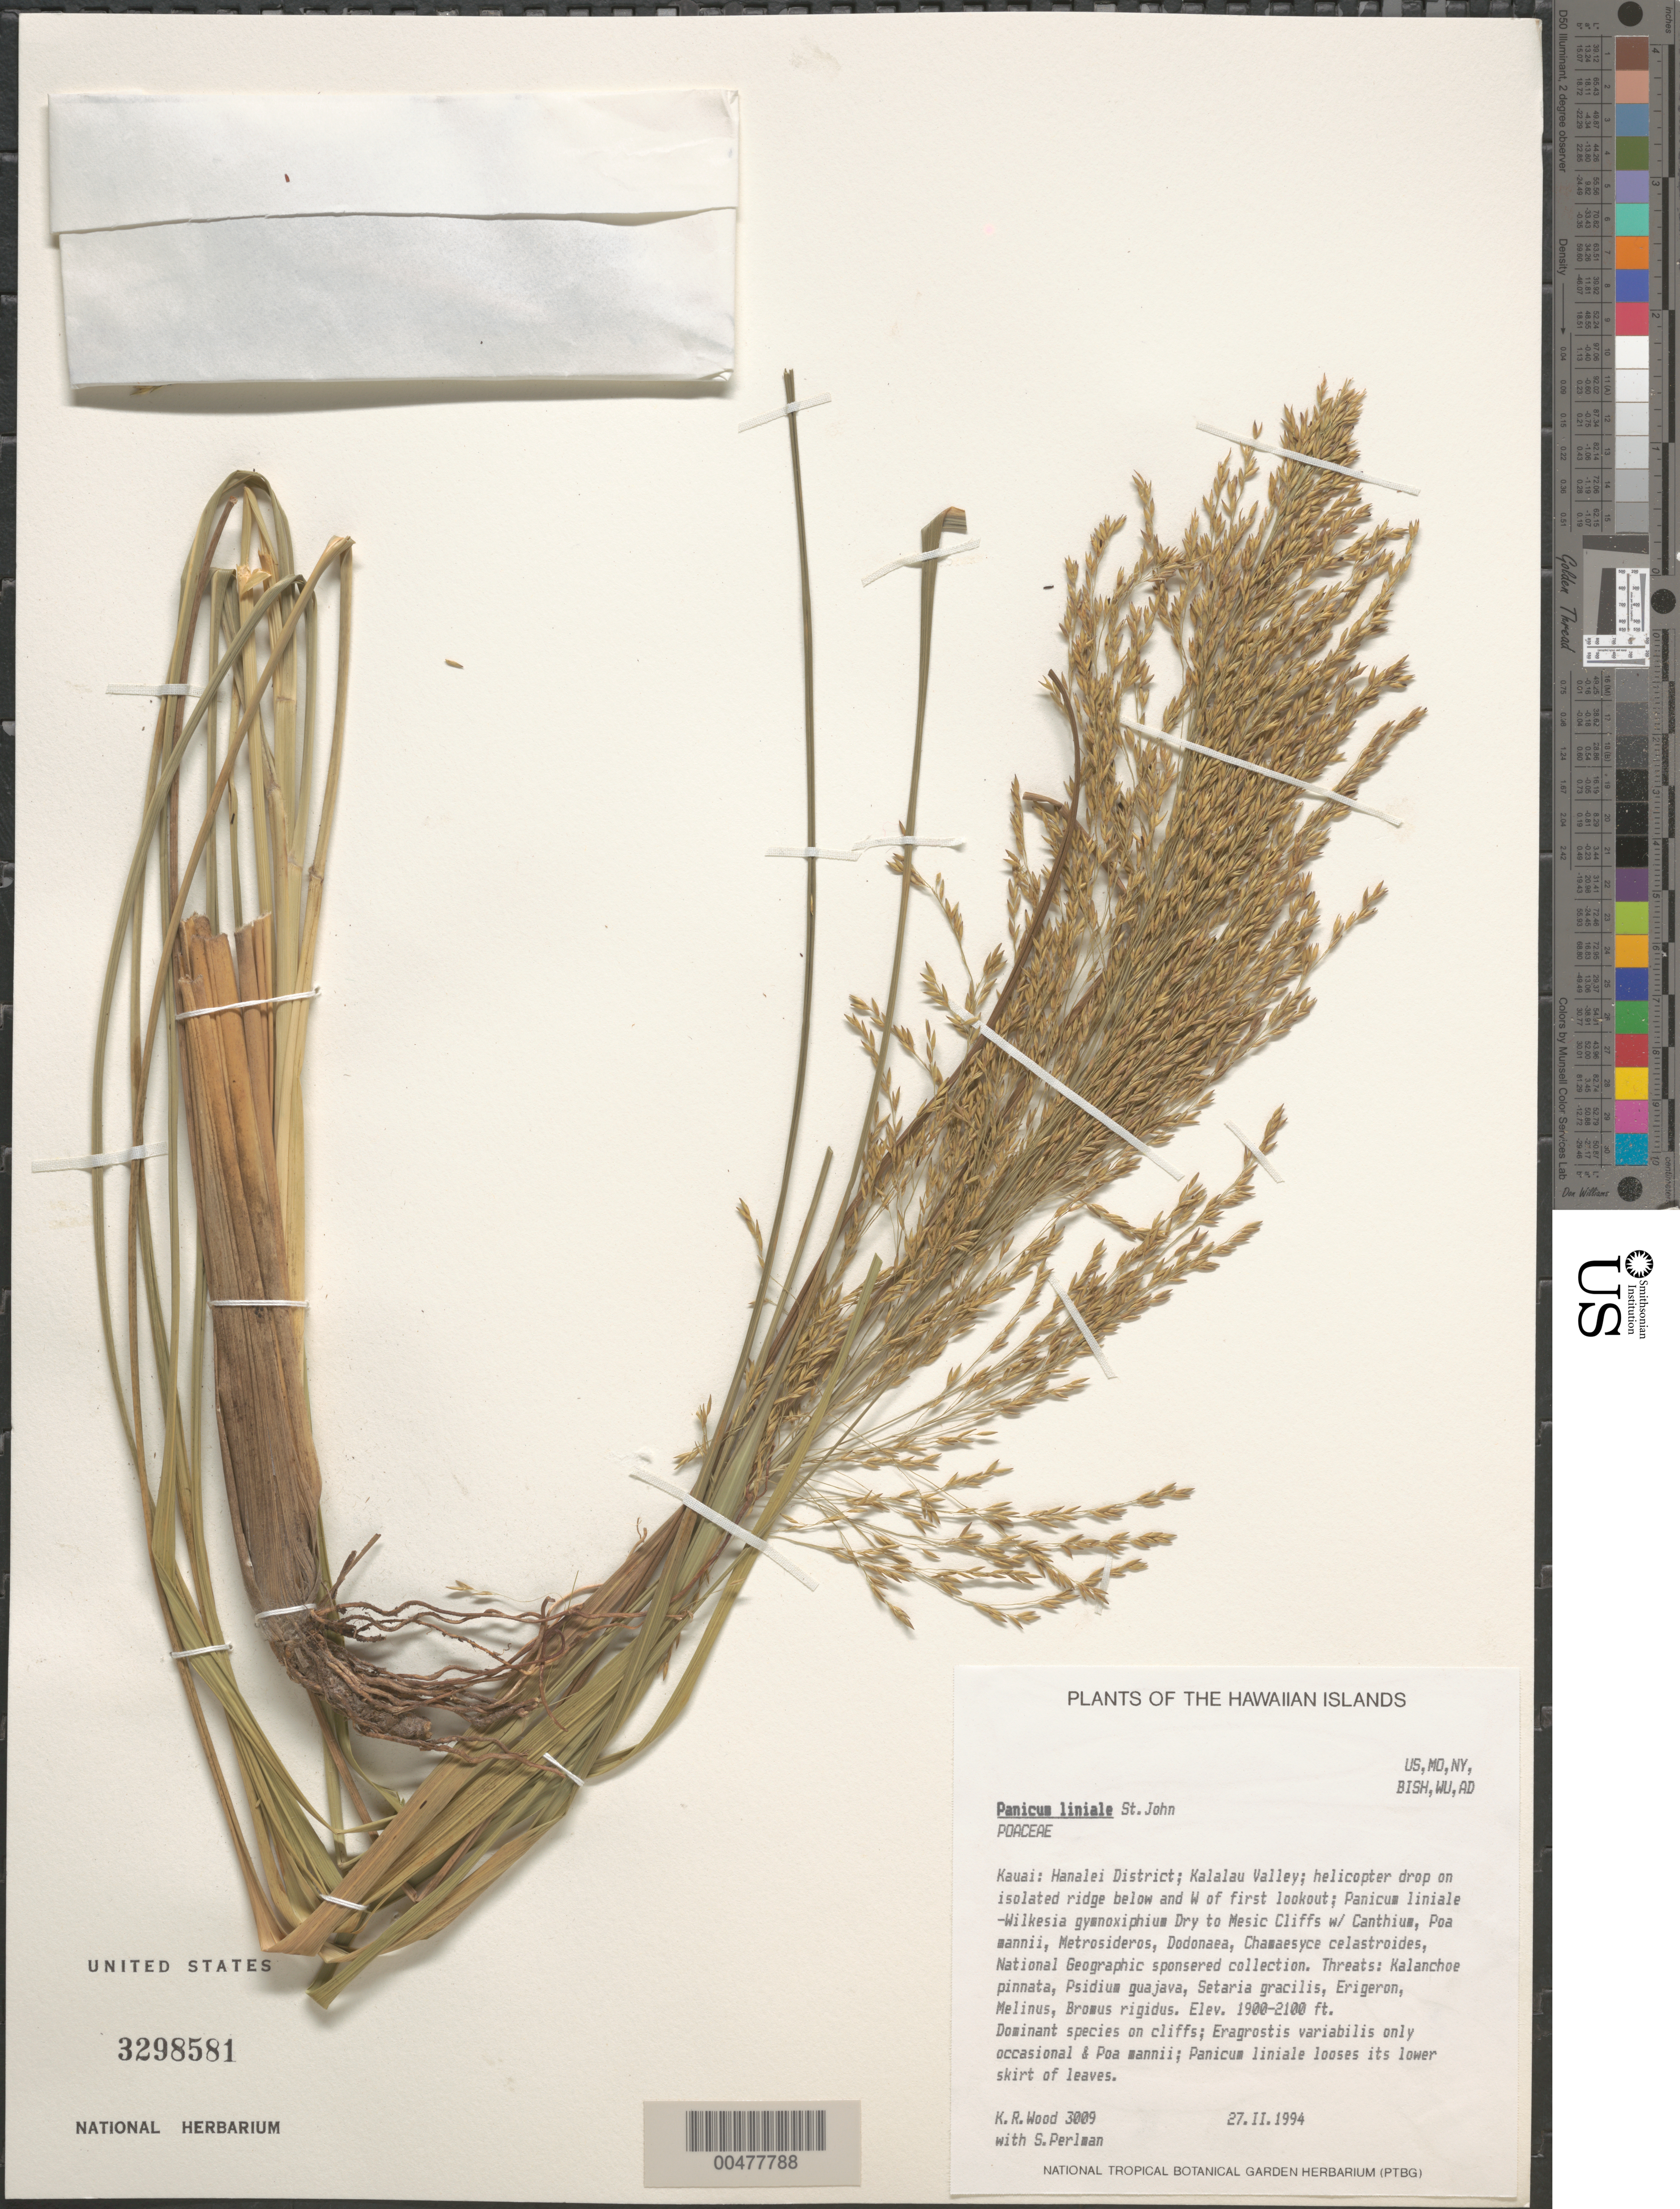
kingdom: Plantae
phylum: Tracheophyta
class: Liliopsida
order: Poales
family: Poaceae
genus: Panicum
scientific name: Panicum lineale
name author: H. St. John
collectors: K. R. Wood & S. P. Perlman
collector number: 3009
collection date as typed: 27 Feb 1994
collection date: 1994-02-27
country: United States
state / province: Hawaii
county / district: Kauai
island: Kaua'i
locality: Hanalei Dist., Kalalau Valley, helicopter drop on isolated ridge below and W of first lookout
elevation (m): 579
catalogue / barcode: US 3298581